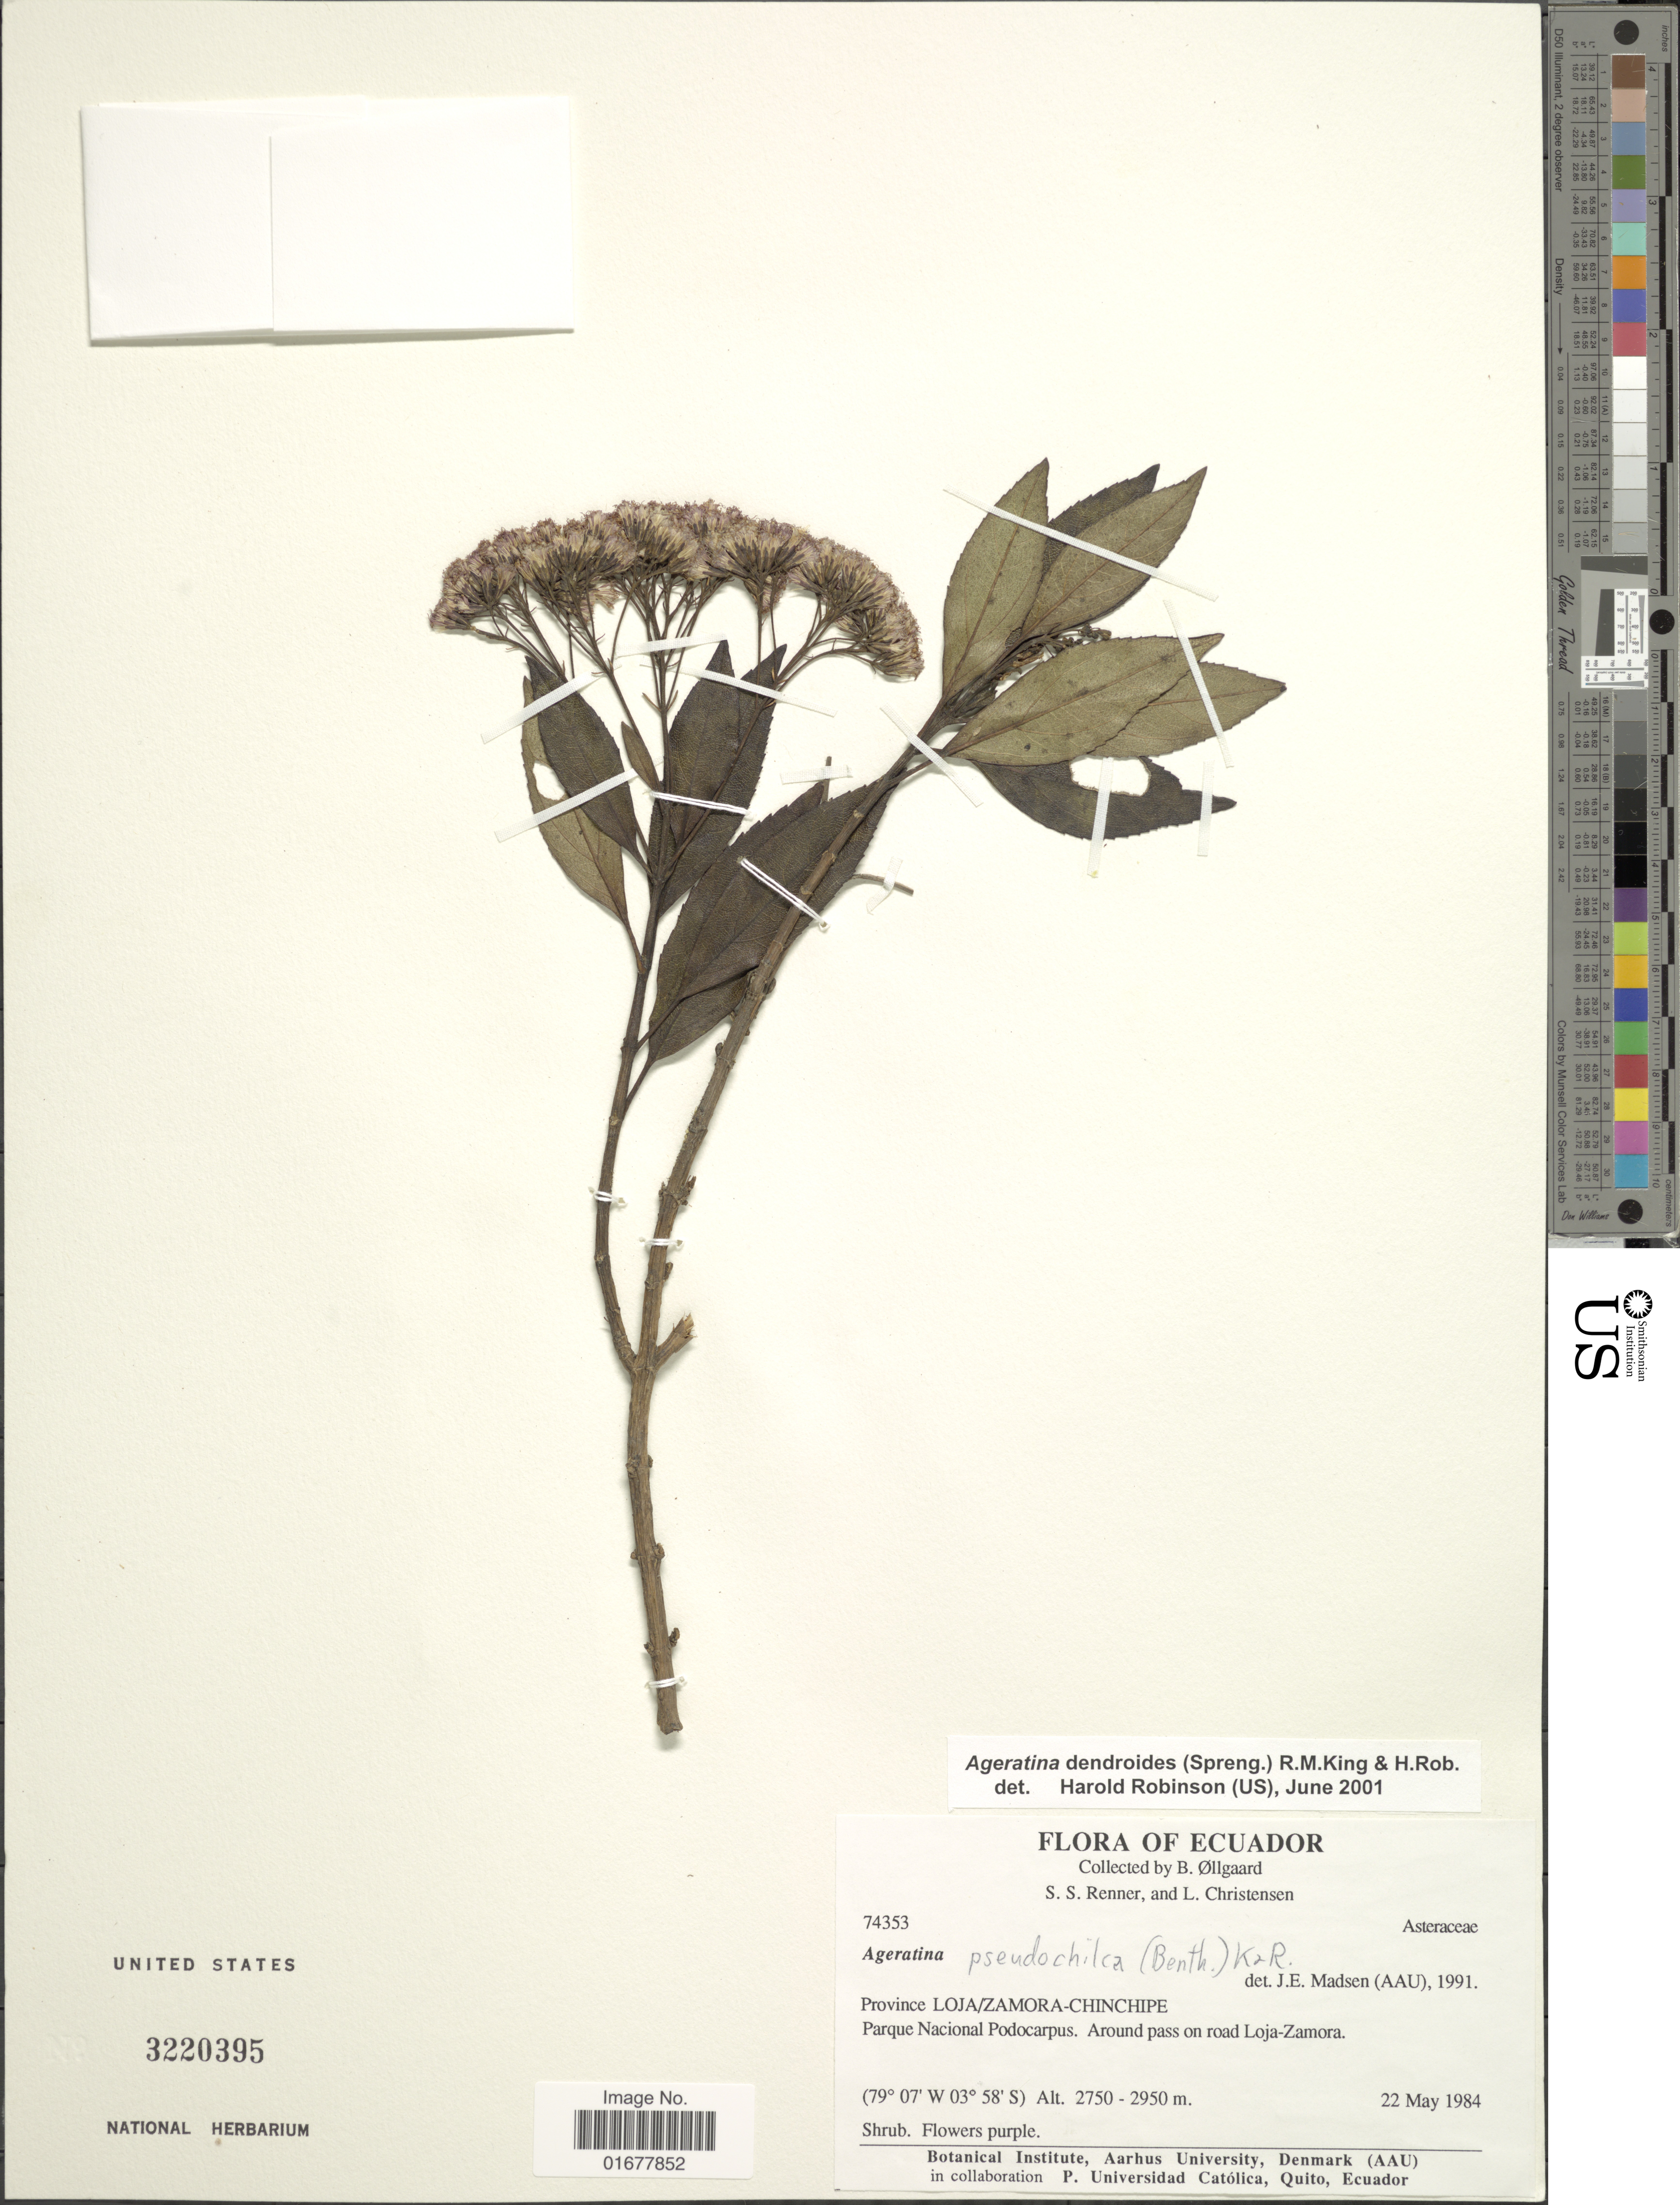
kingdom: Plantae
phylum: Tracheophyta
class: Magnoliopsida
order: Asterales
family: Asteraceae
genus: Ageratina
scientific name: Ageratina dendroides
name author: (Spreng.) R.M. King & H. Rob.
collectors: B. Øllgaard, S. S. Renner & L. Christensen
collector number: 74353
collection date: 1984-05-22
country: Ecuador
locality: Province Loja/Zamora-Chinchipe, Parque Nacional Podocarpus, Around pass on road Loja-Zamora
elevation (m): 2750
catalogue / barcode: US 3220395